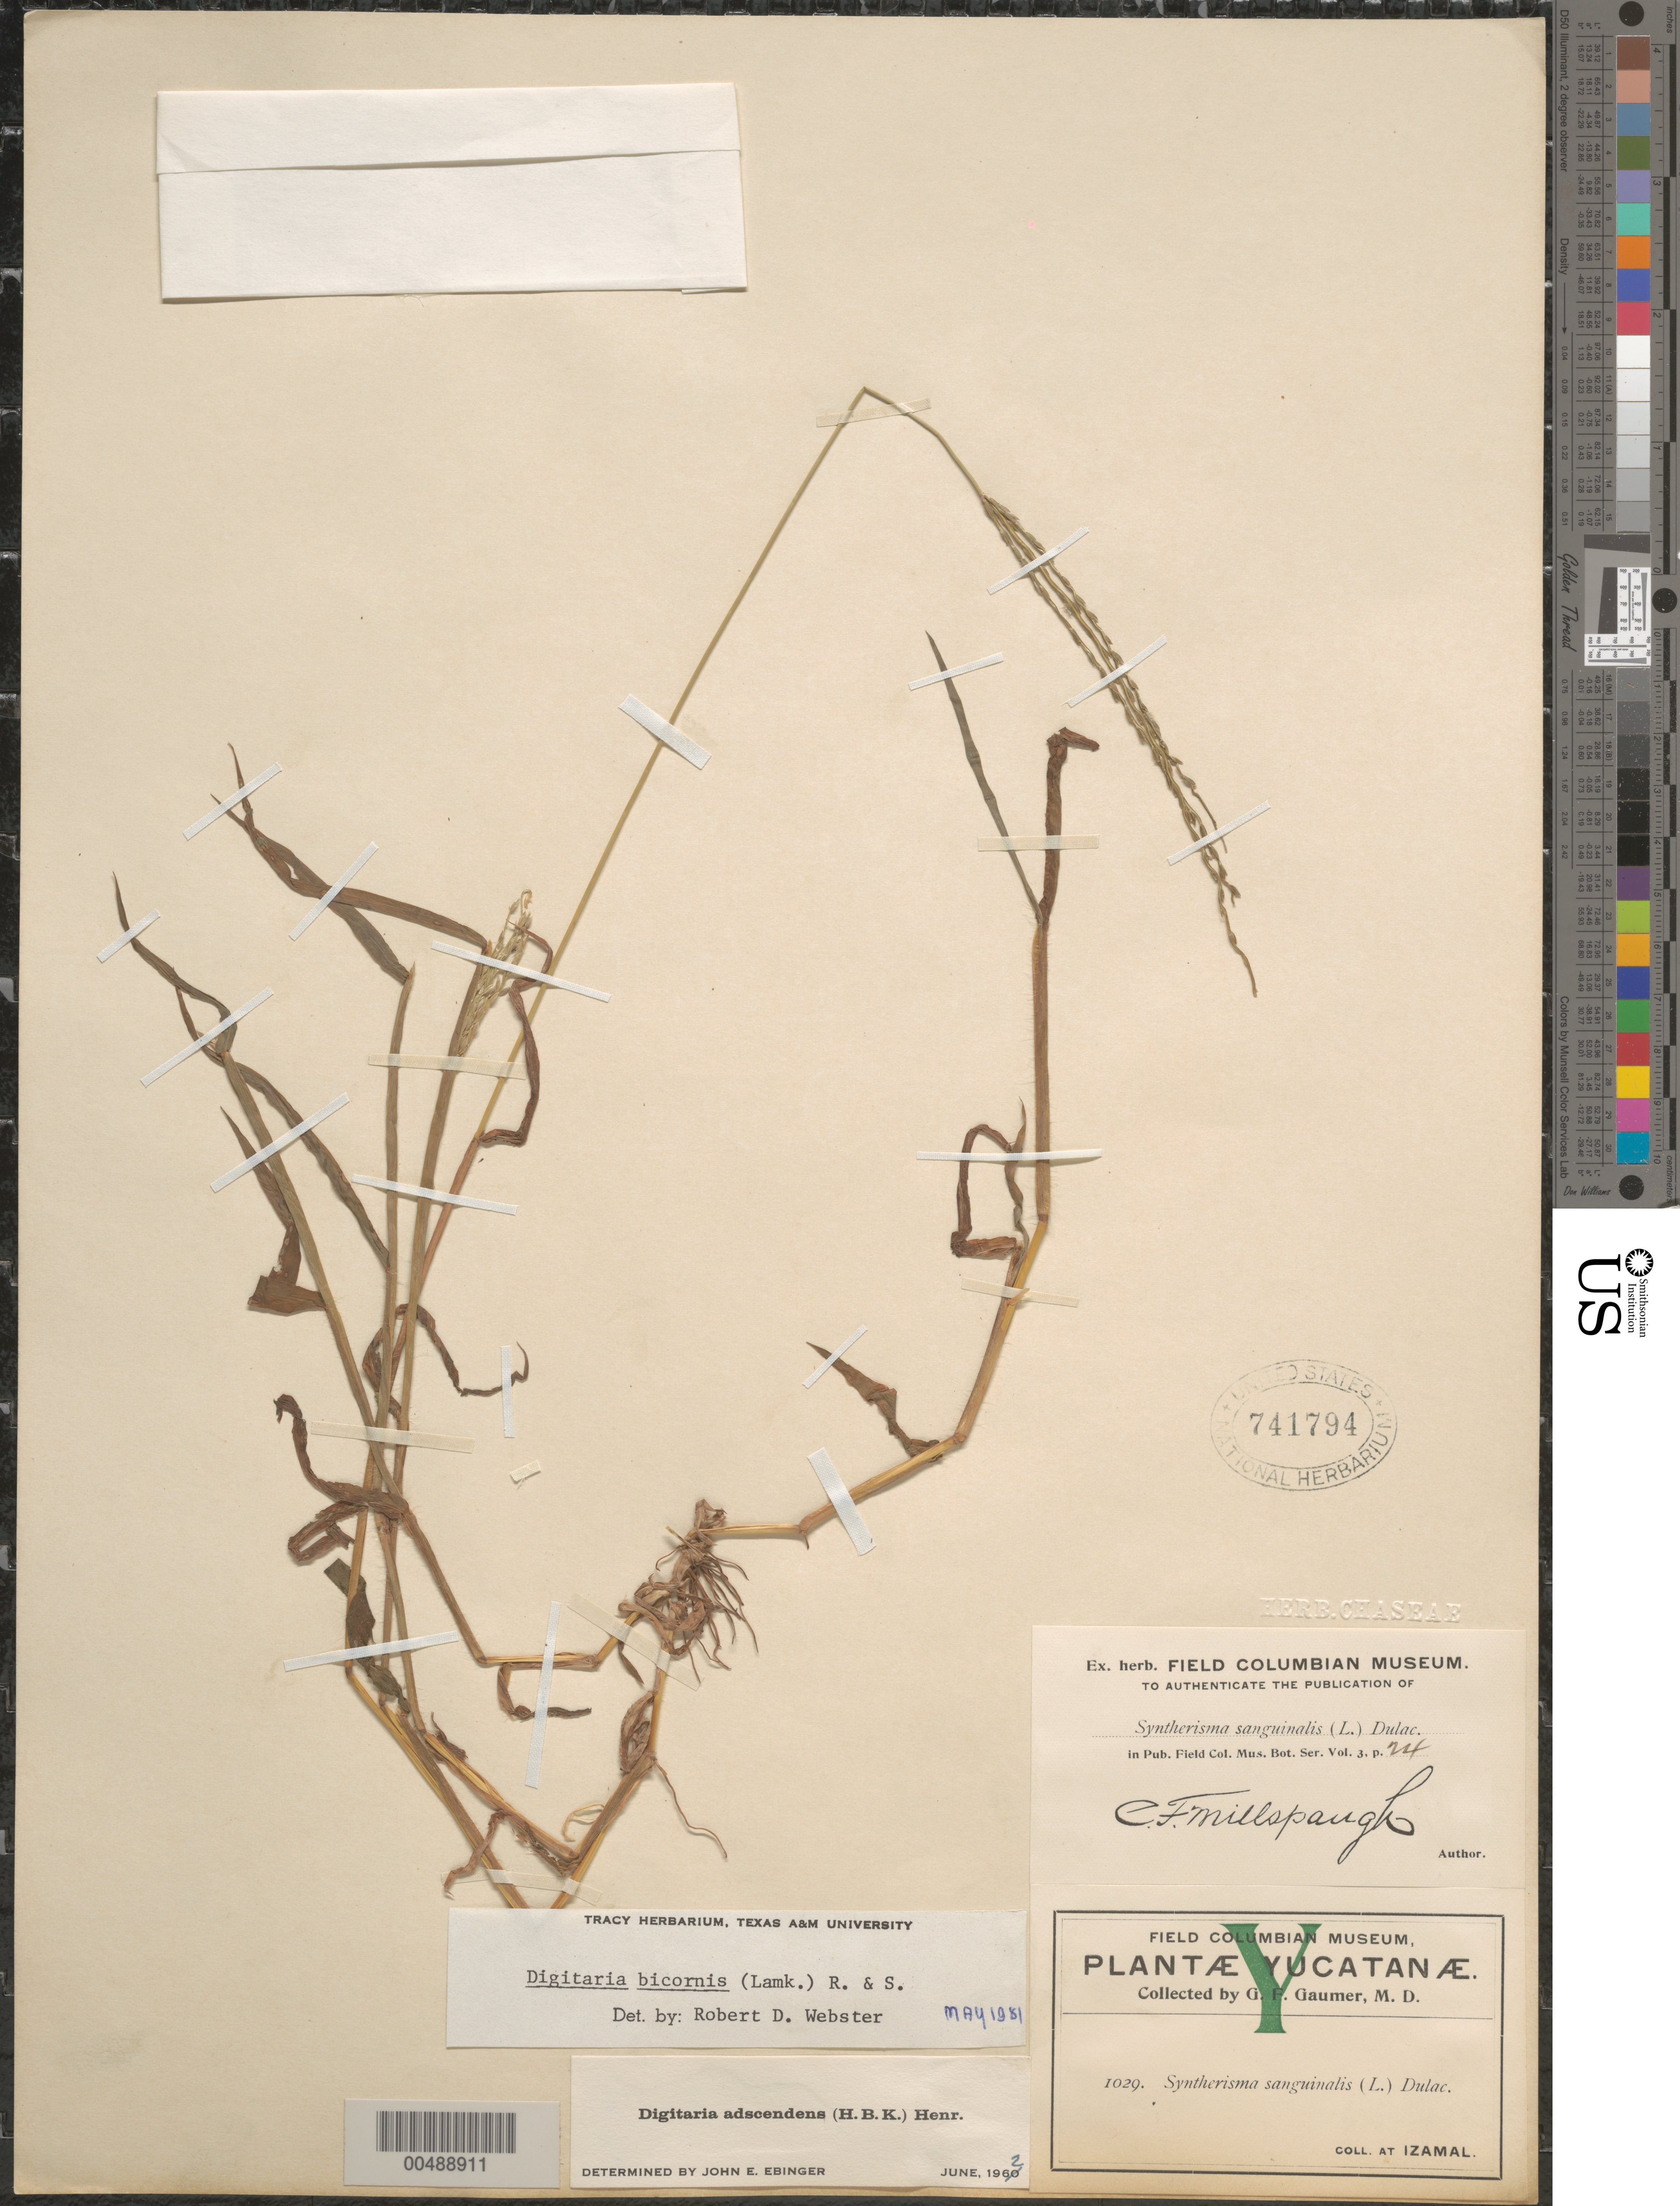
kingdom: Plantae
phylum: Tracheophyta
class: Liliopsida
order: Poales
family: Poaceae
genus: Digitaria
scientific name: Digitaria bicornis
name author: (Lam.) Roem. & Schult.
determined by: Webster, Robert D.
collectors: G. F. Gaumer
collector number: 1029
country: Mexico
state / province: Yucatan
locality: Izamal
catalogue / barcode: US 741794